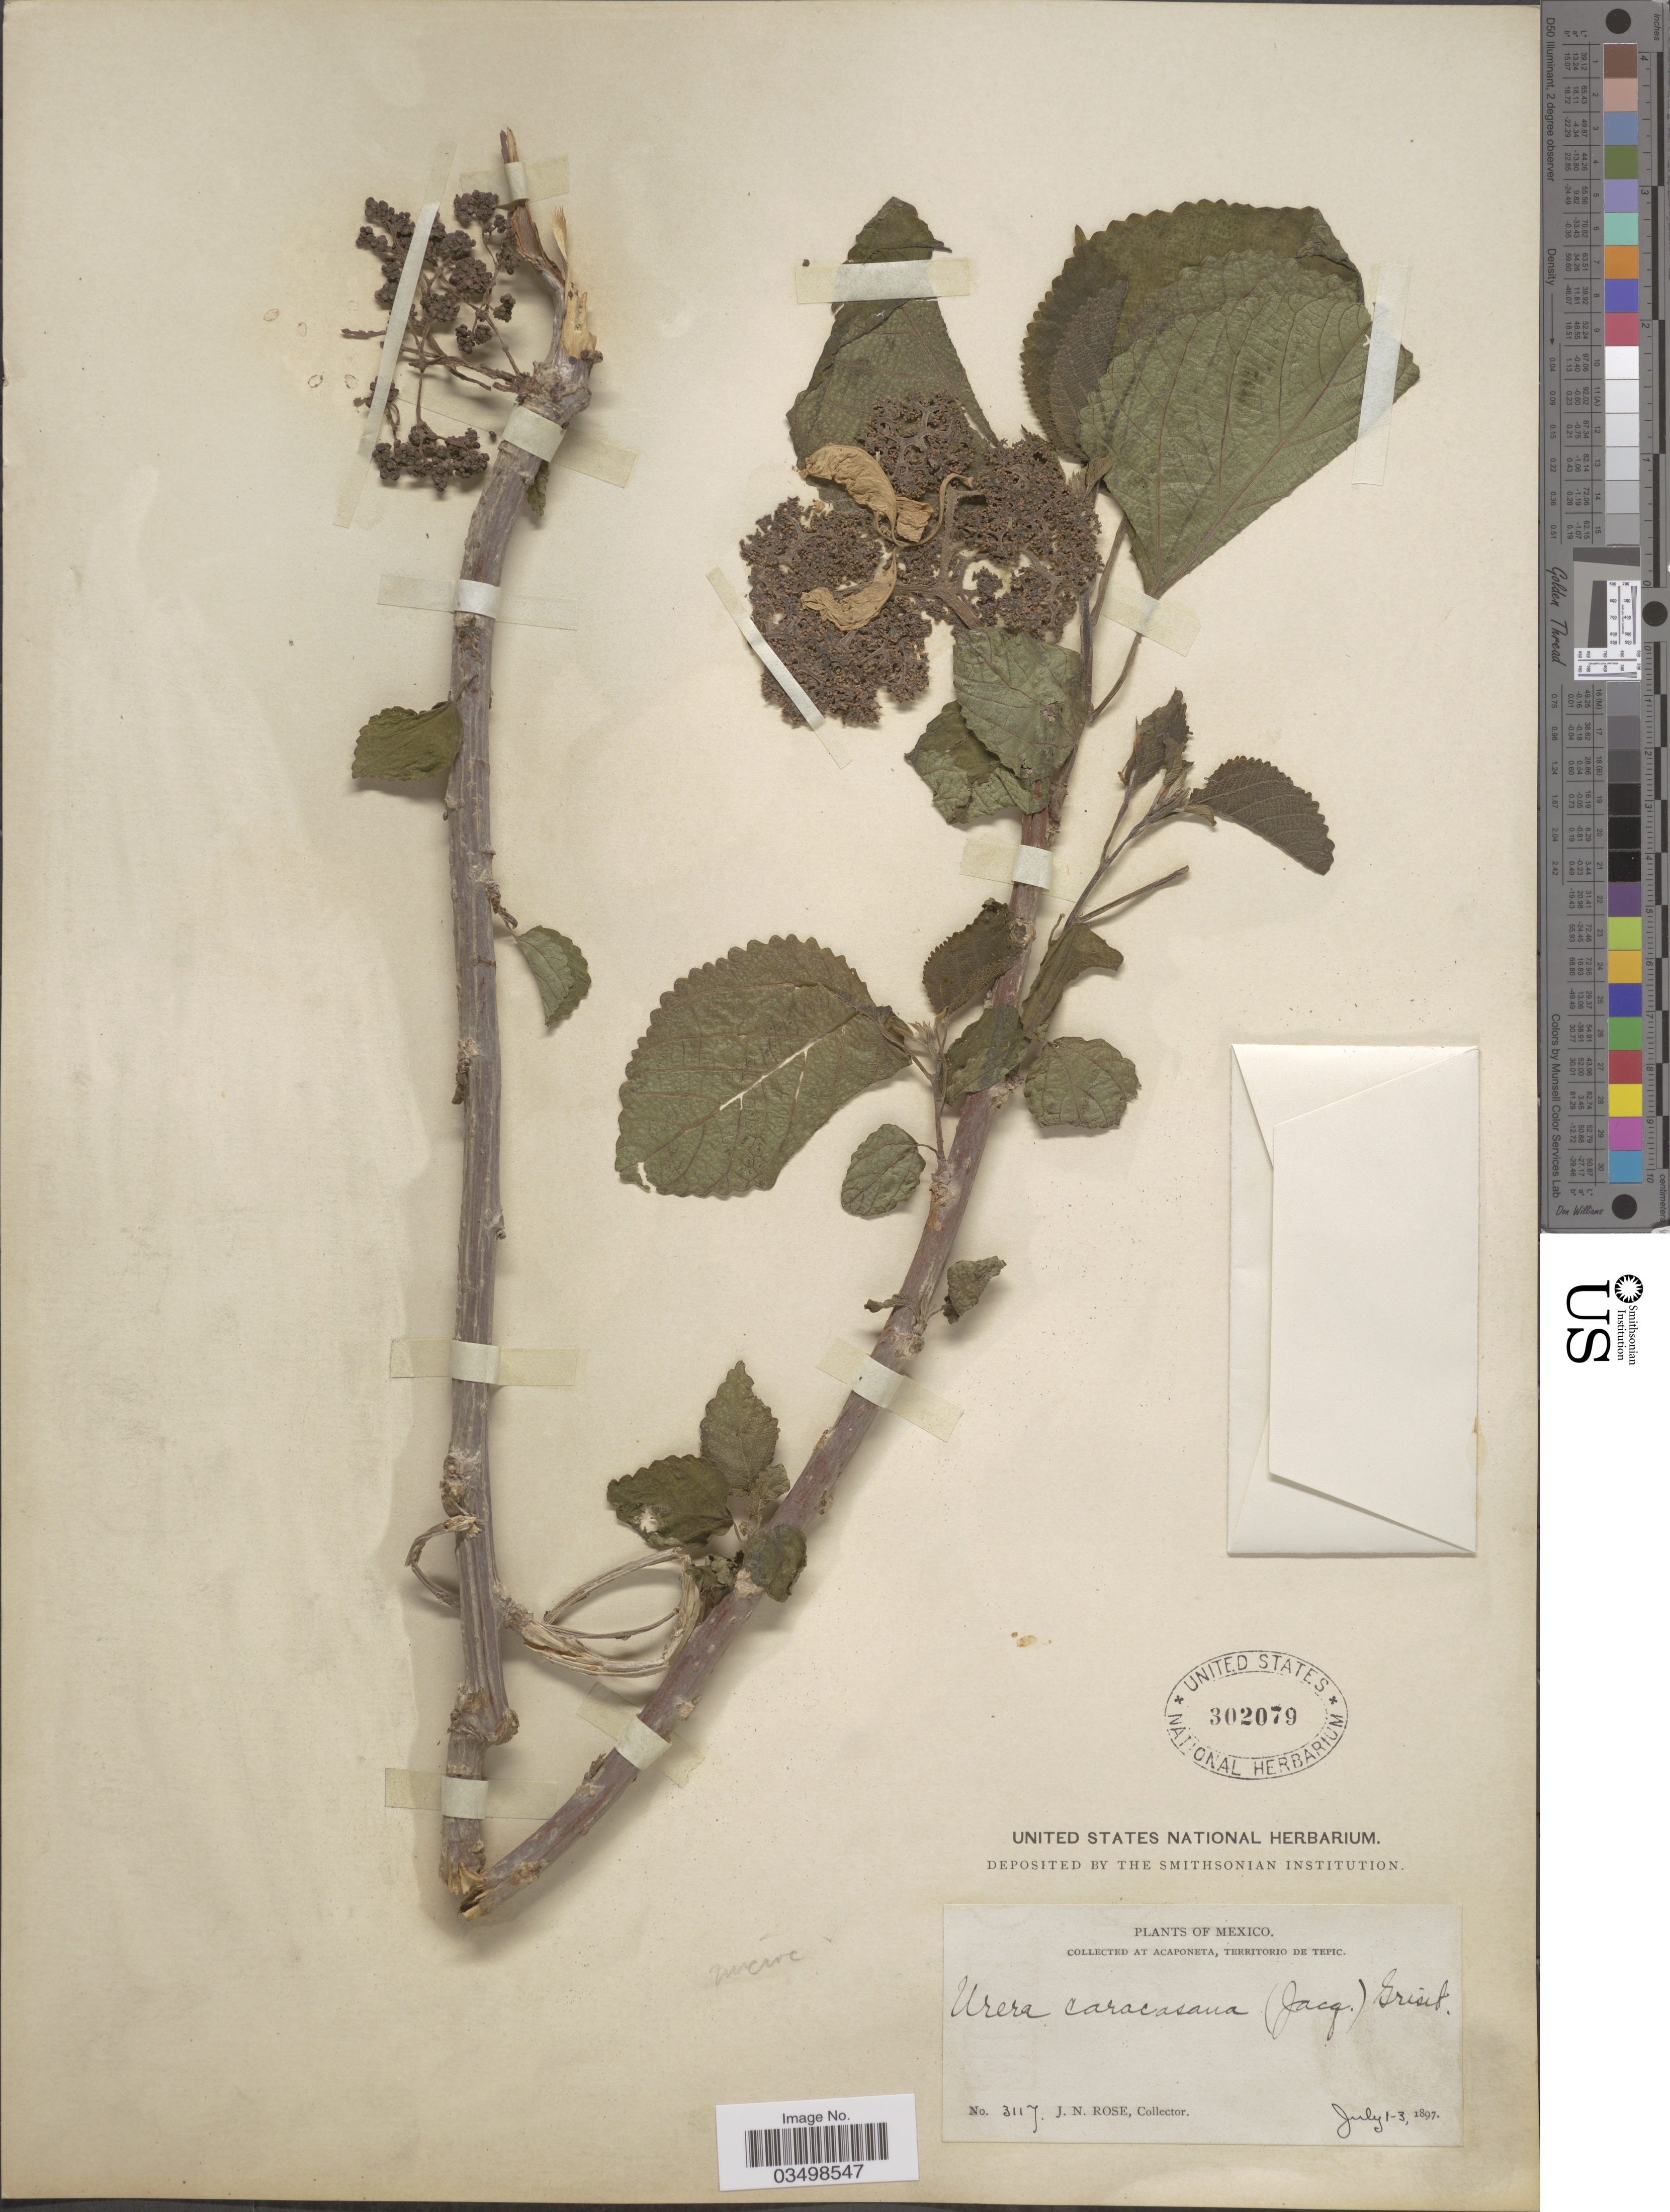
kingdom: Plantae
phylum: Tracheophyta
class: Magnoliopsida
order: Rosales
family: Urticaceae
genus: Urera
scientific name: Urera caracasana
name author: (Jacq.) Gaudich. ex Griseb.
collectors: J. N. Rose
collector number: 3117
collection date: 1897-07-01/1897-07-03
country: Mexico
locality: Acaponeta, Territorio de Tepic.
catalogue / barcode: US 302079